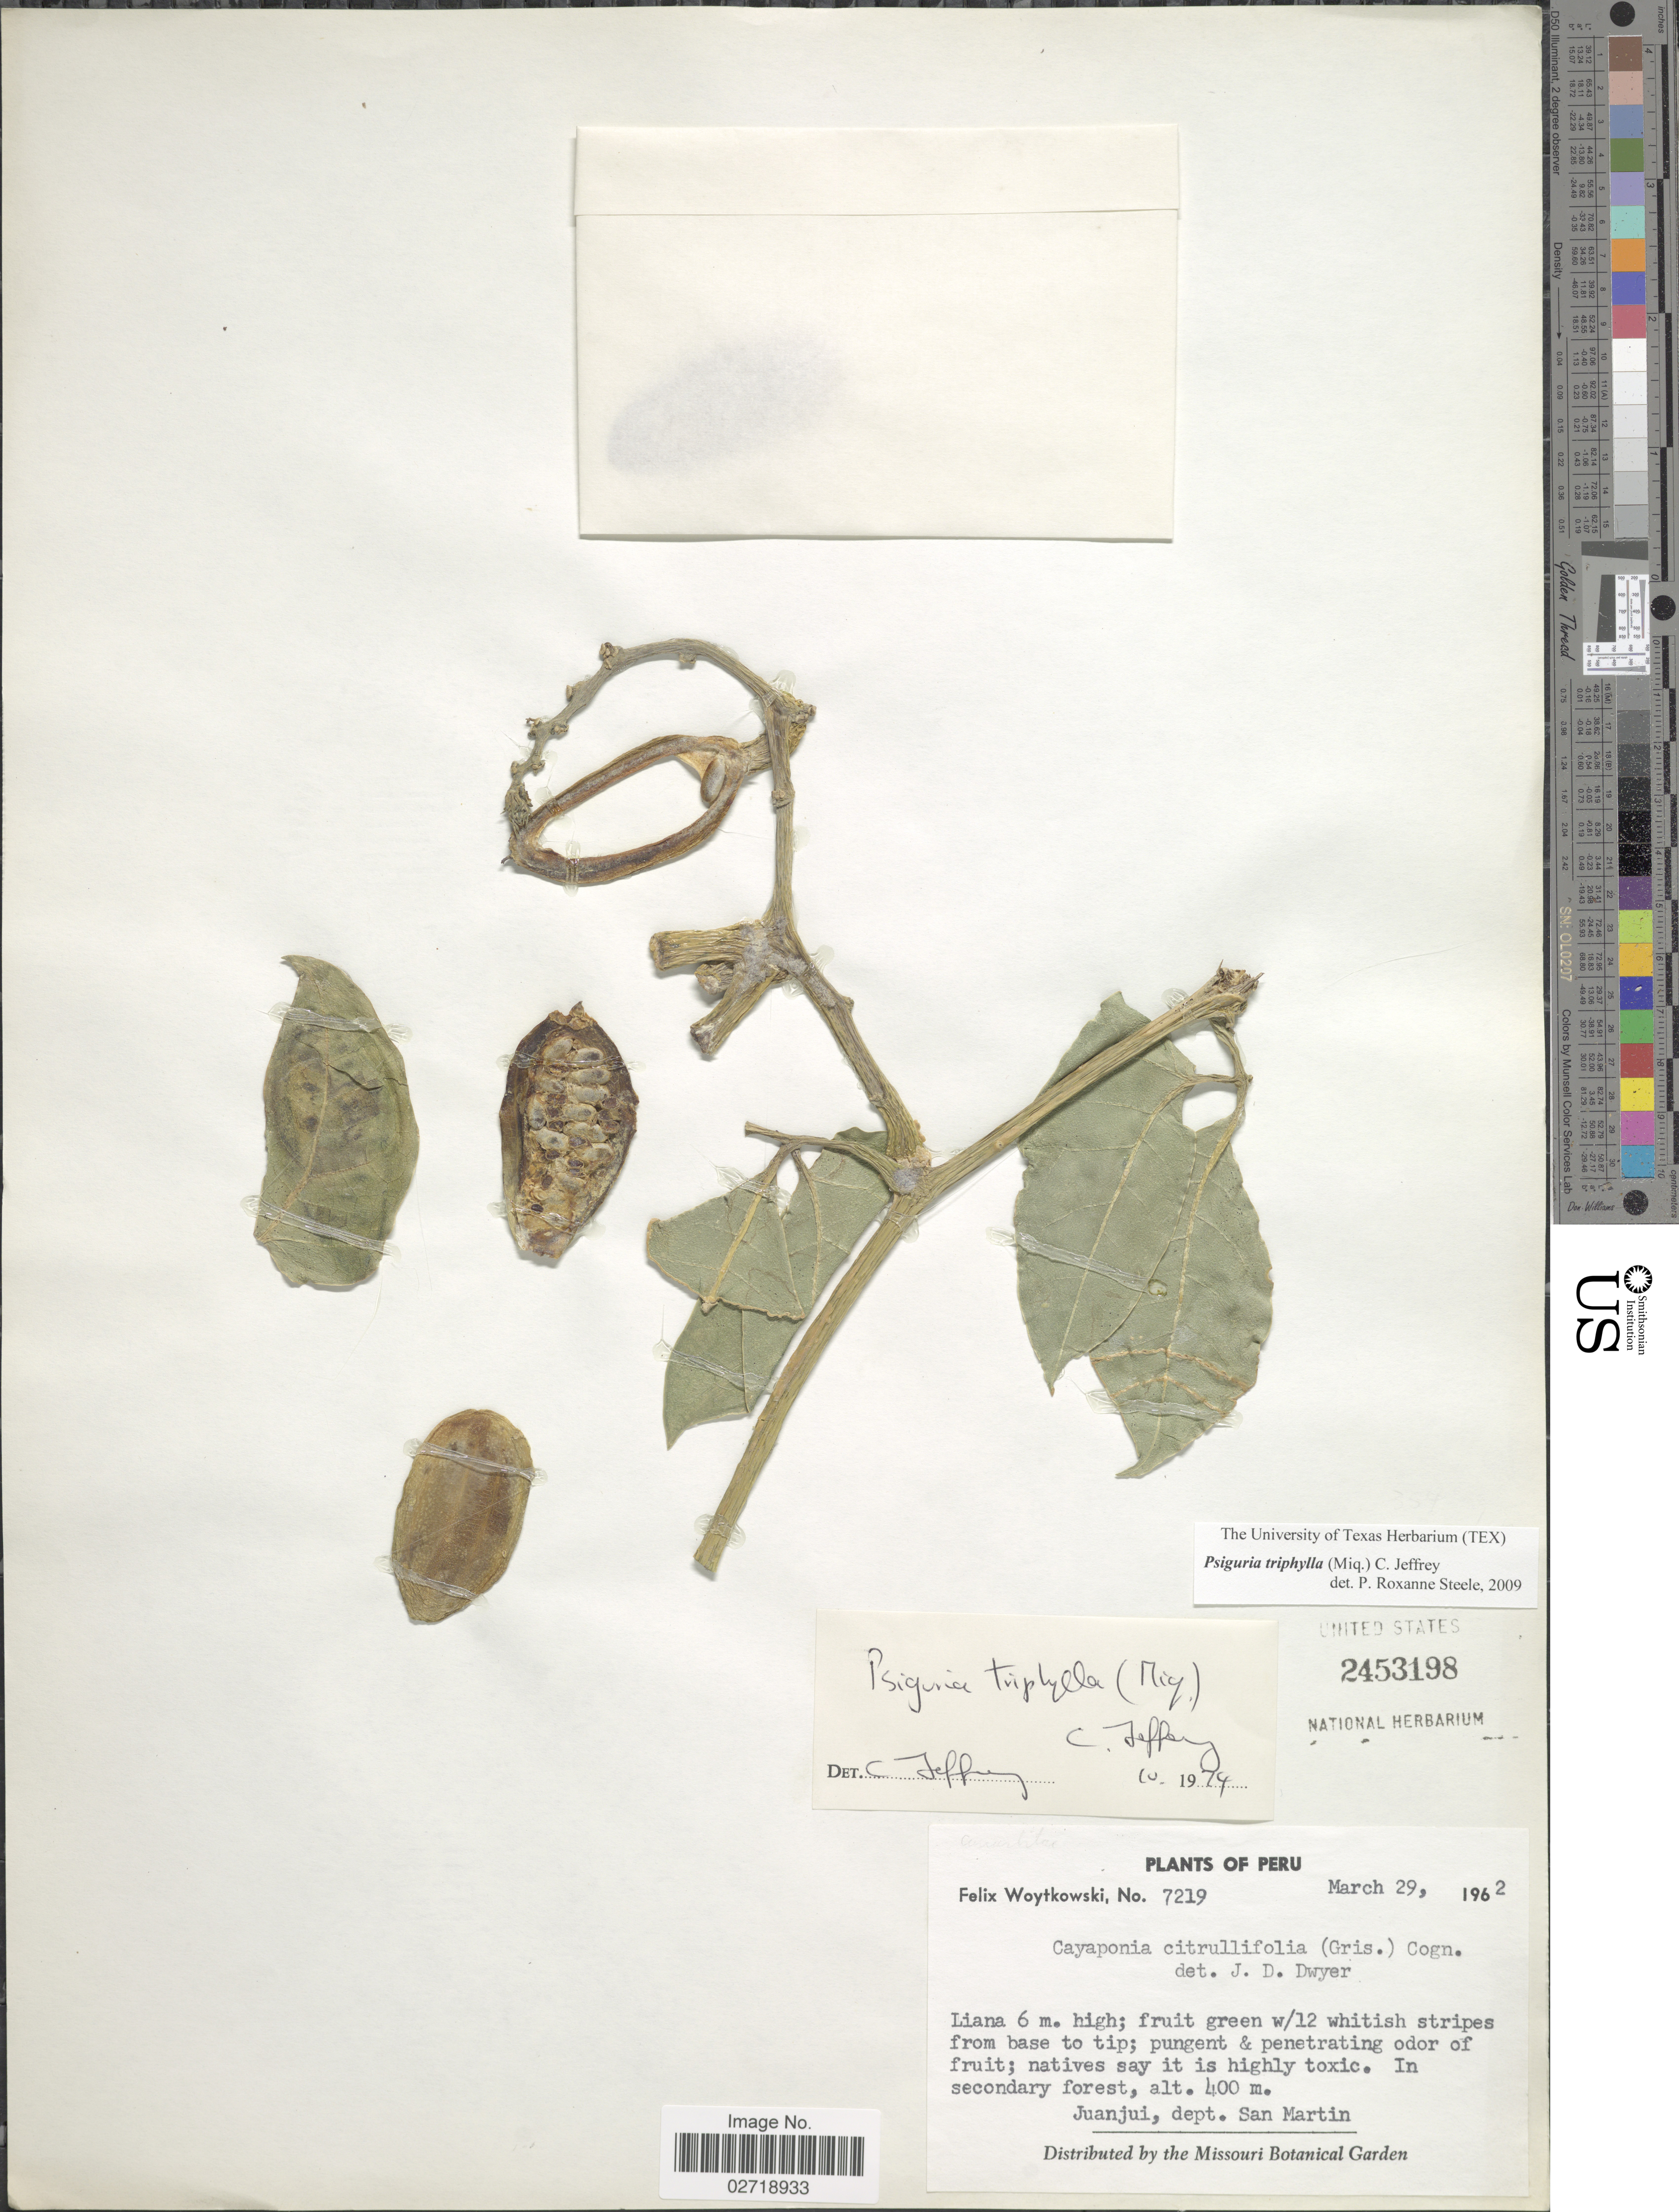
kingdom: Plantae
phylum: Tracheophyta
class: Magnoliopsida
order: Cucurbitales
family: Cucurbitaceae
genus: Psiguria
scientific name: Psiguria triphylla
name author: (Miq.) C. Jeffrey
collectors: F. Woytkowski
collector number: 7219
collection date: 1962-03-29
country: Peru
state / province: San Martín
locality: Juanjui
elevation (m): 400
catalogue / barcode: US 2453198